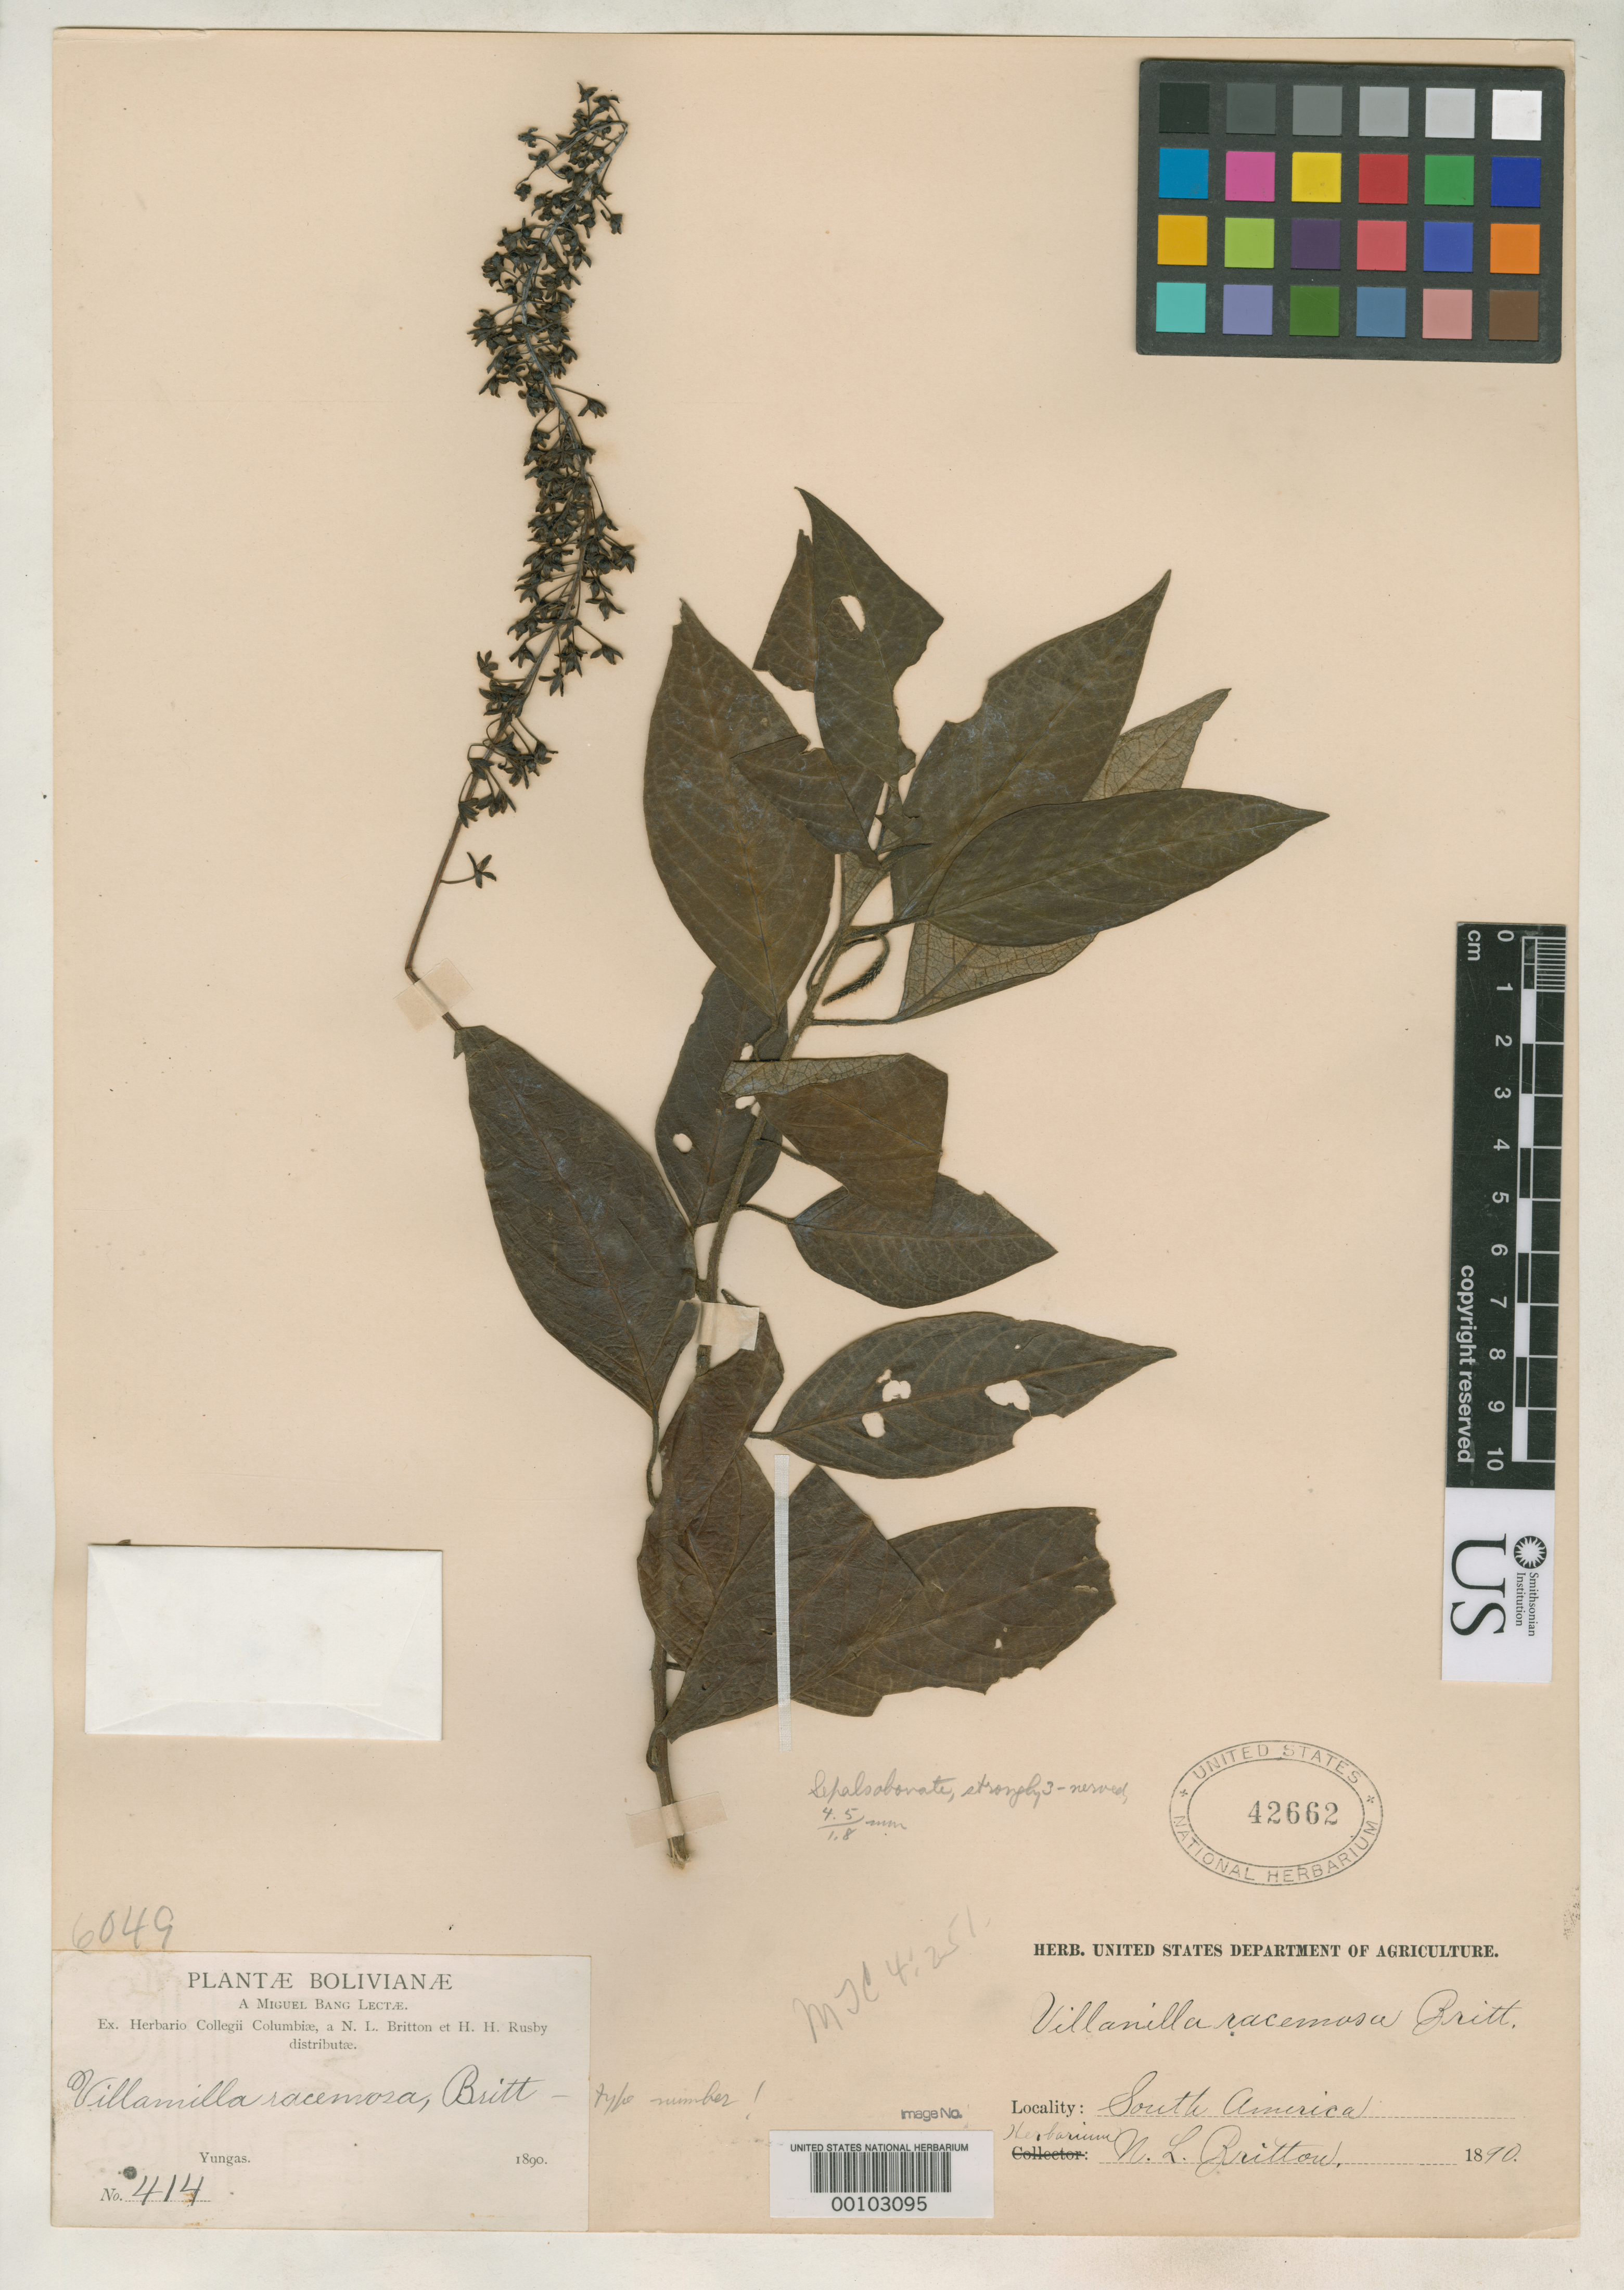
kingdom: Plantae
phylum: Tracheophyta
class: Magnoliopsida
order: Caryophyllales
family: Phytolaccaceae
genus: Villamilla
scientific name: Villamilla racemosa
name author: Britton in Rusby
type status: Isotype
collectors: M. Bang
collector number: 414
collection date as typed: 1890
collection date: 1890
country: Bolivia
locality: Yungas.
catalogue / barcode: US 42662